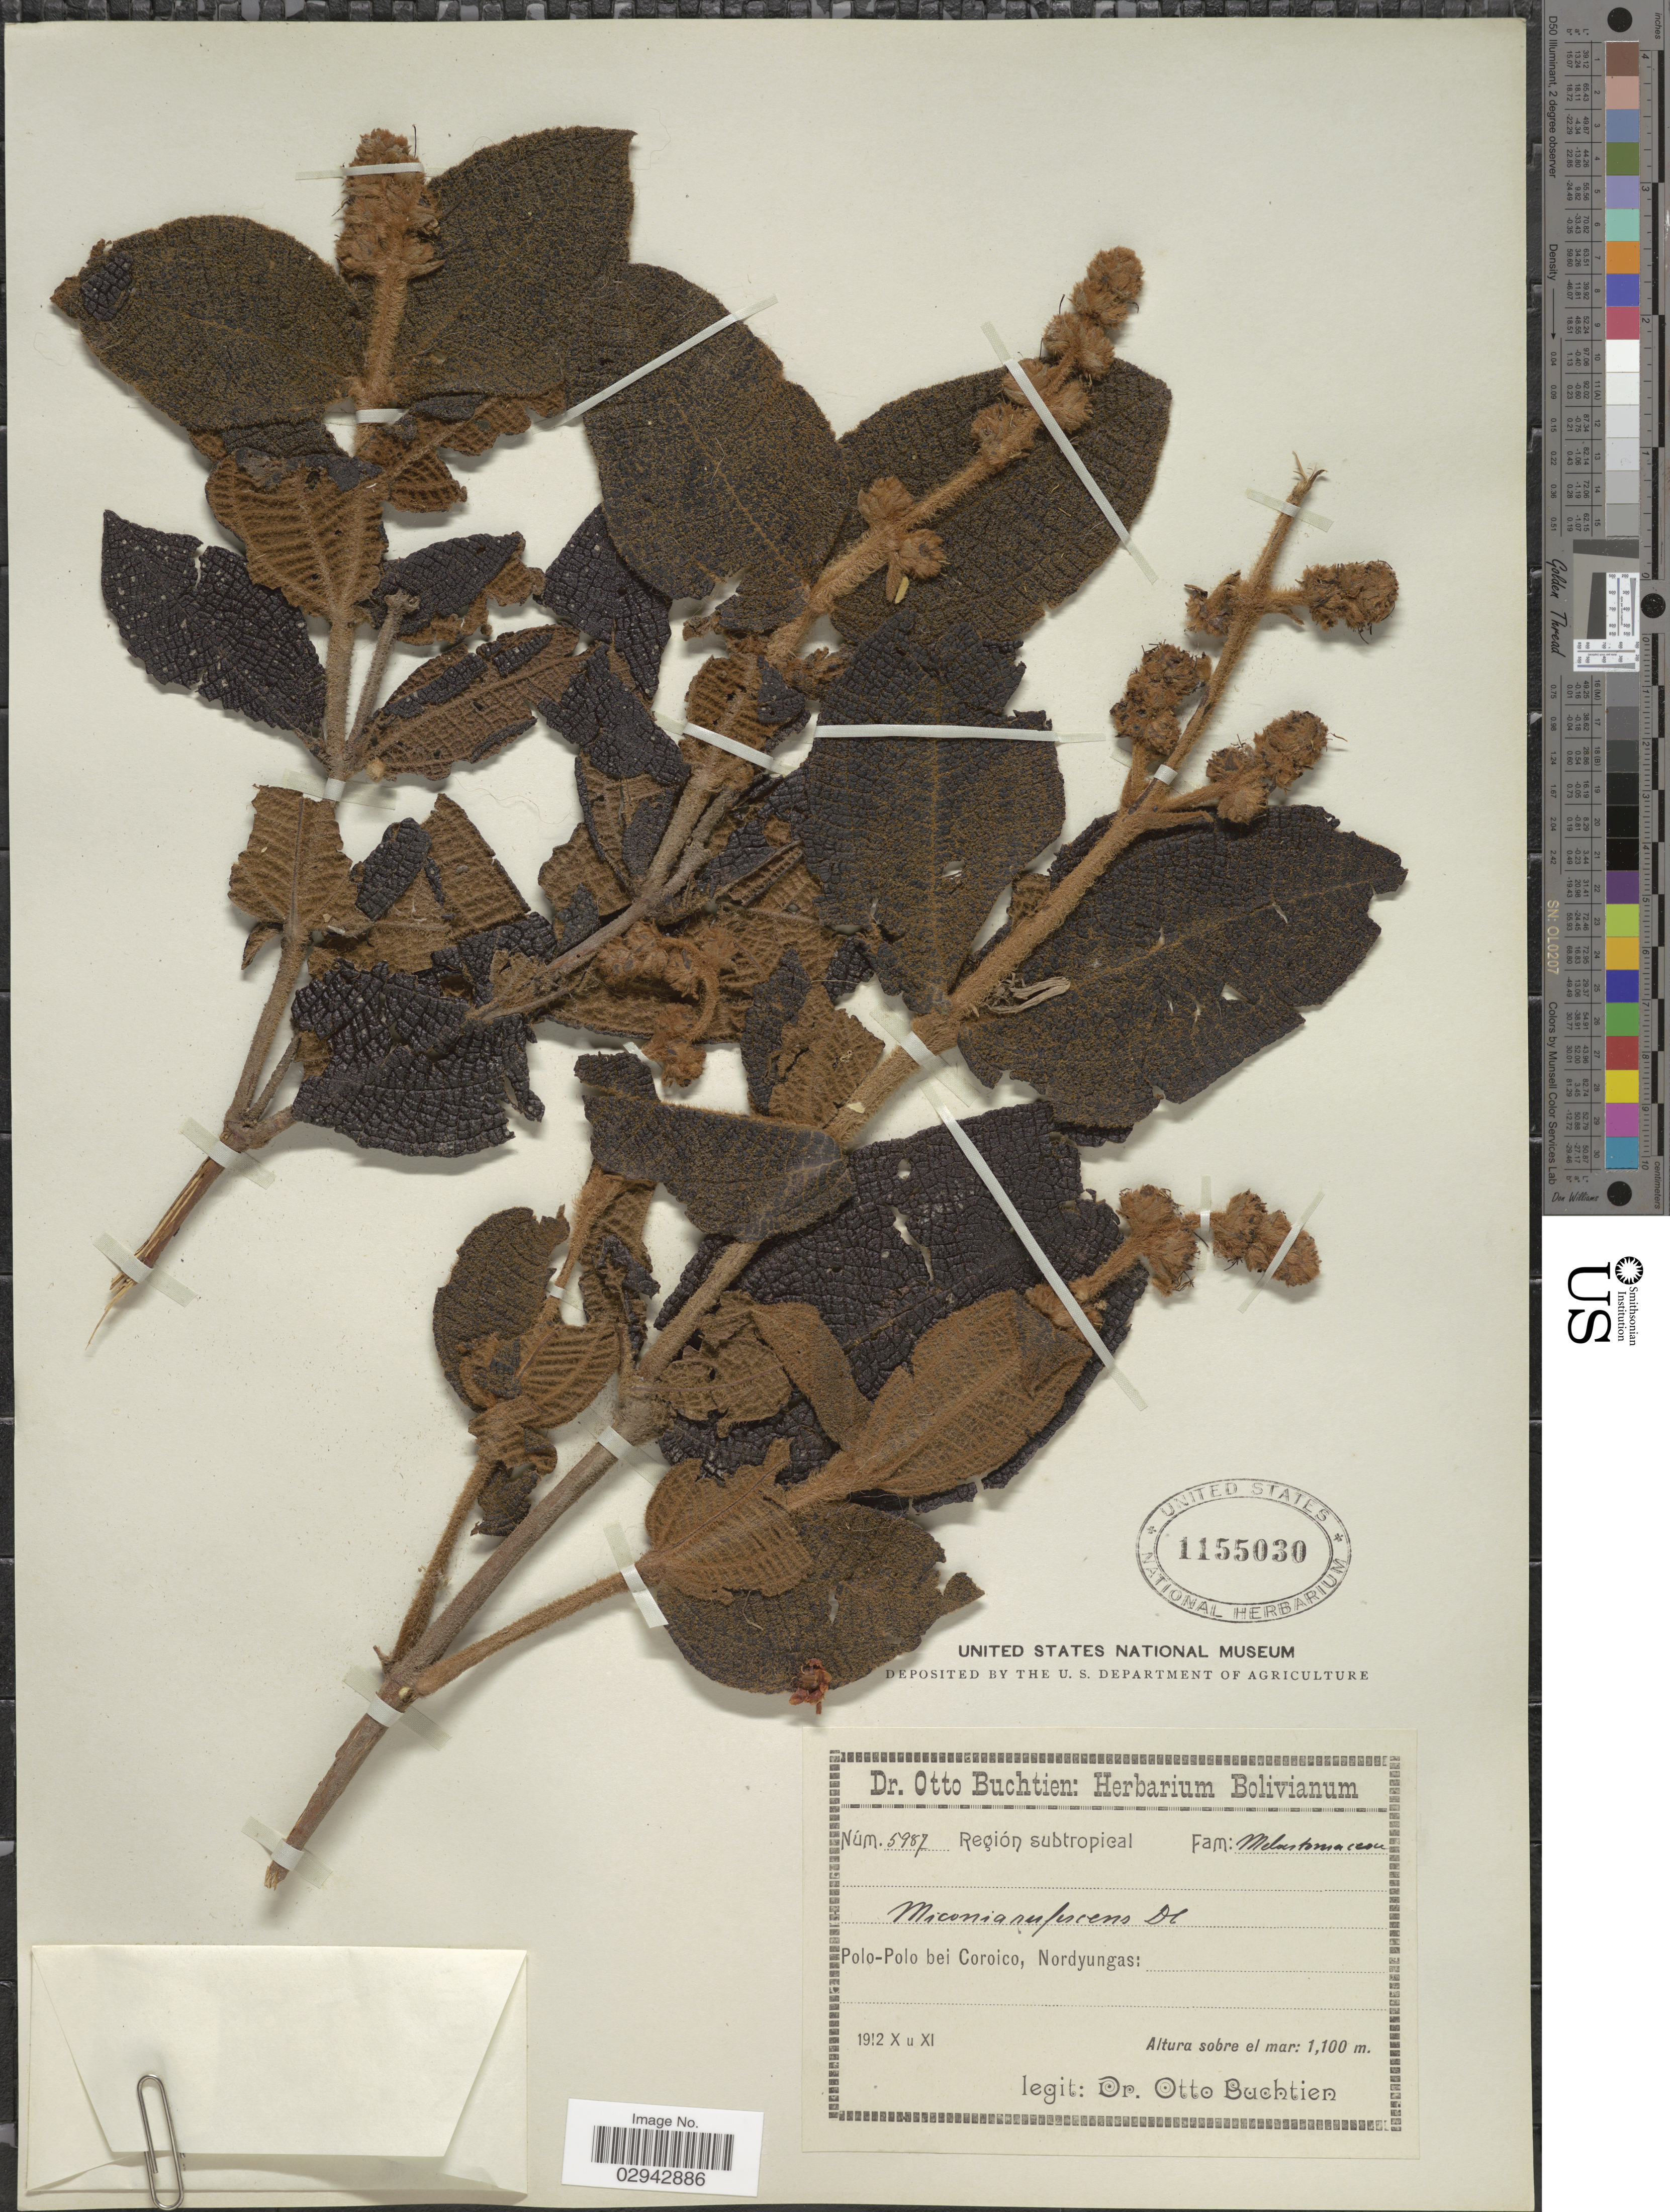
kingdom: Plantae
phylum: Tracheophyta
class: Magnoliopsida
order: Myrtales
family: Melastomataceae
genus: Miconia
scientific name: Miconia rufescens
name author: (Aubl.) DC.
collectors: O. Buchtien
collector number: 5987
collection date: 1912-10/1912-11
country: Bolivia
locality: Polo-Polo bei Coroico, Nordyungas.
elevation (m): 1100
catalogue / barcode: US 1155030